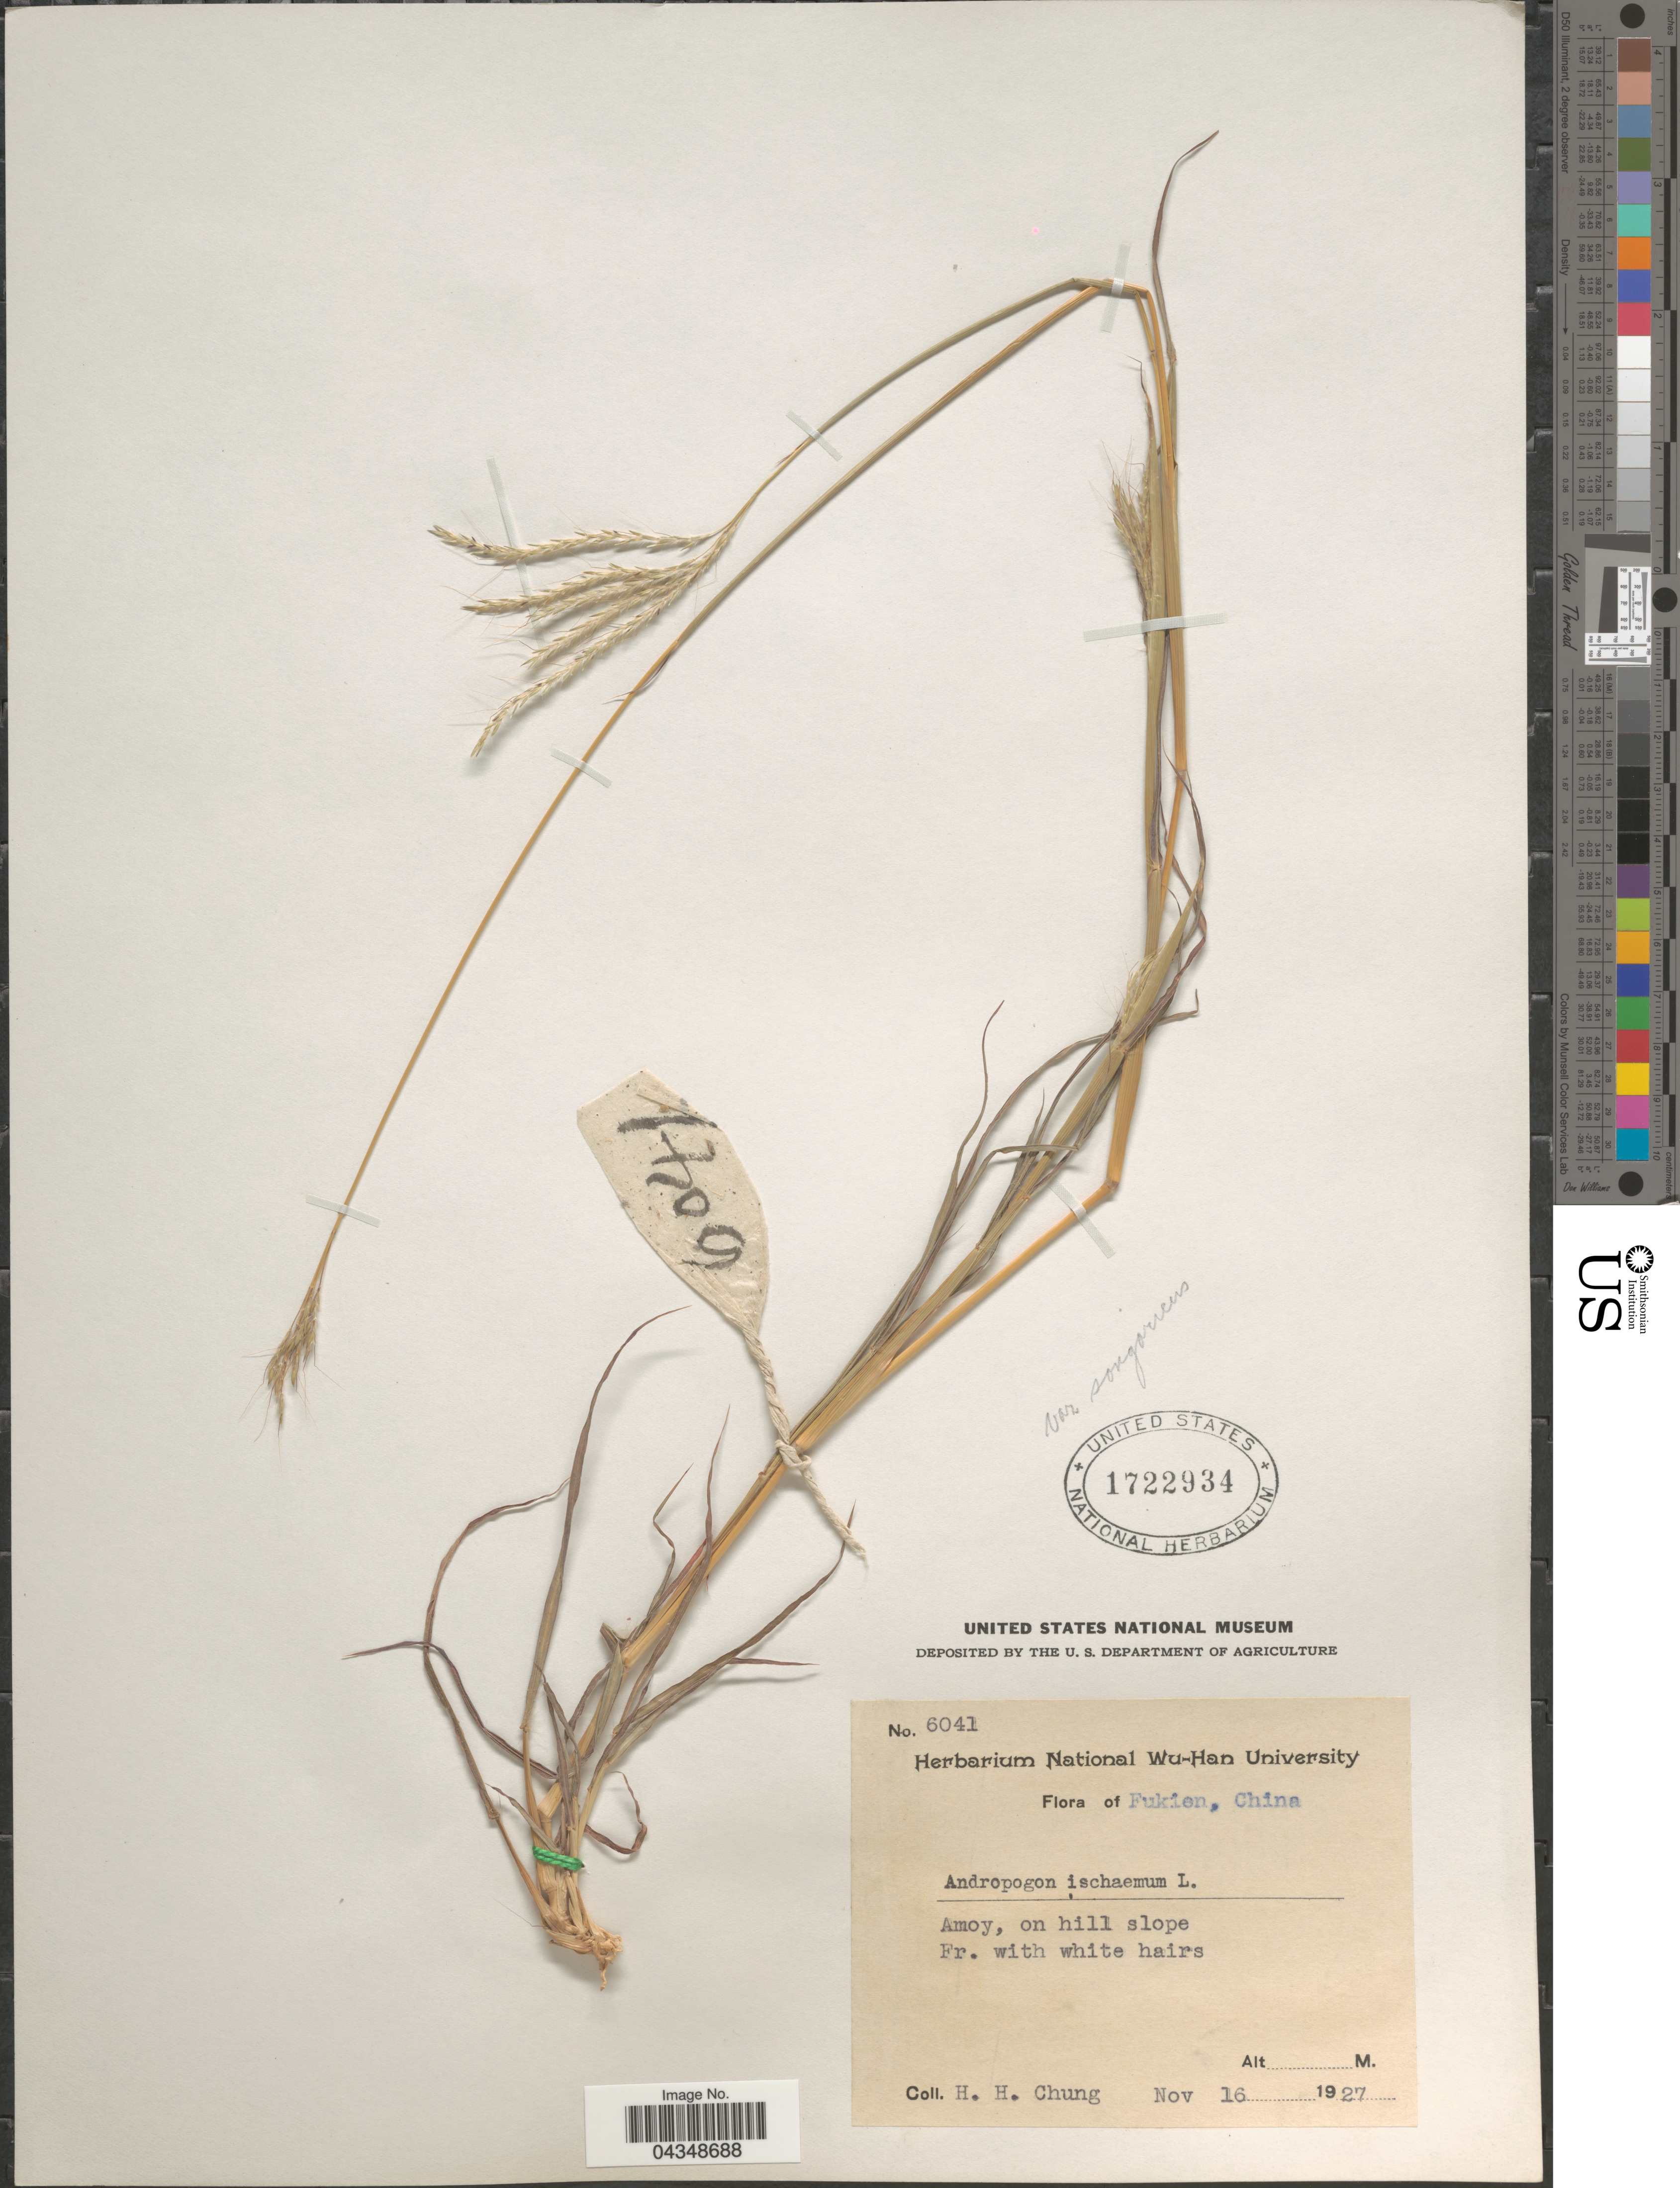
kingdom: Plantae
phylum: Tracheophyta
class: Liliopsida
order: Poales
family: Poaceae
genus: Bothriochloa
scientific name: Bothriochloa ischaemum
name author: (L.) Keng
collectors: H. Chung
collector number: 6041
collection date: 1927-11-16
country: China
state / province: Fujian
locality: Fukien. Amoy, on hill slope.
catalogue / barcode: US 1722934